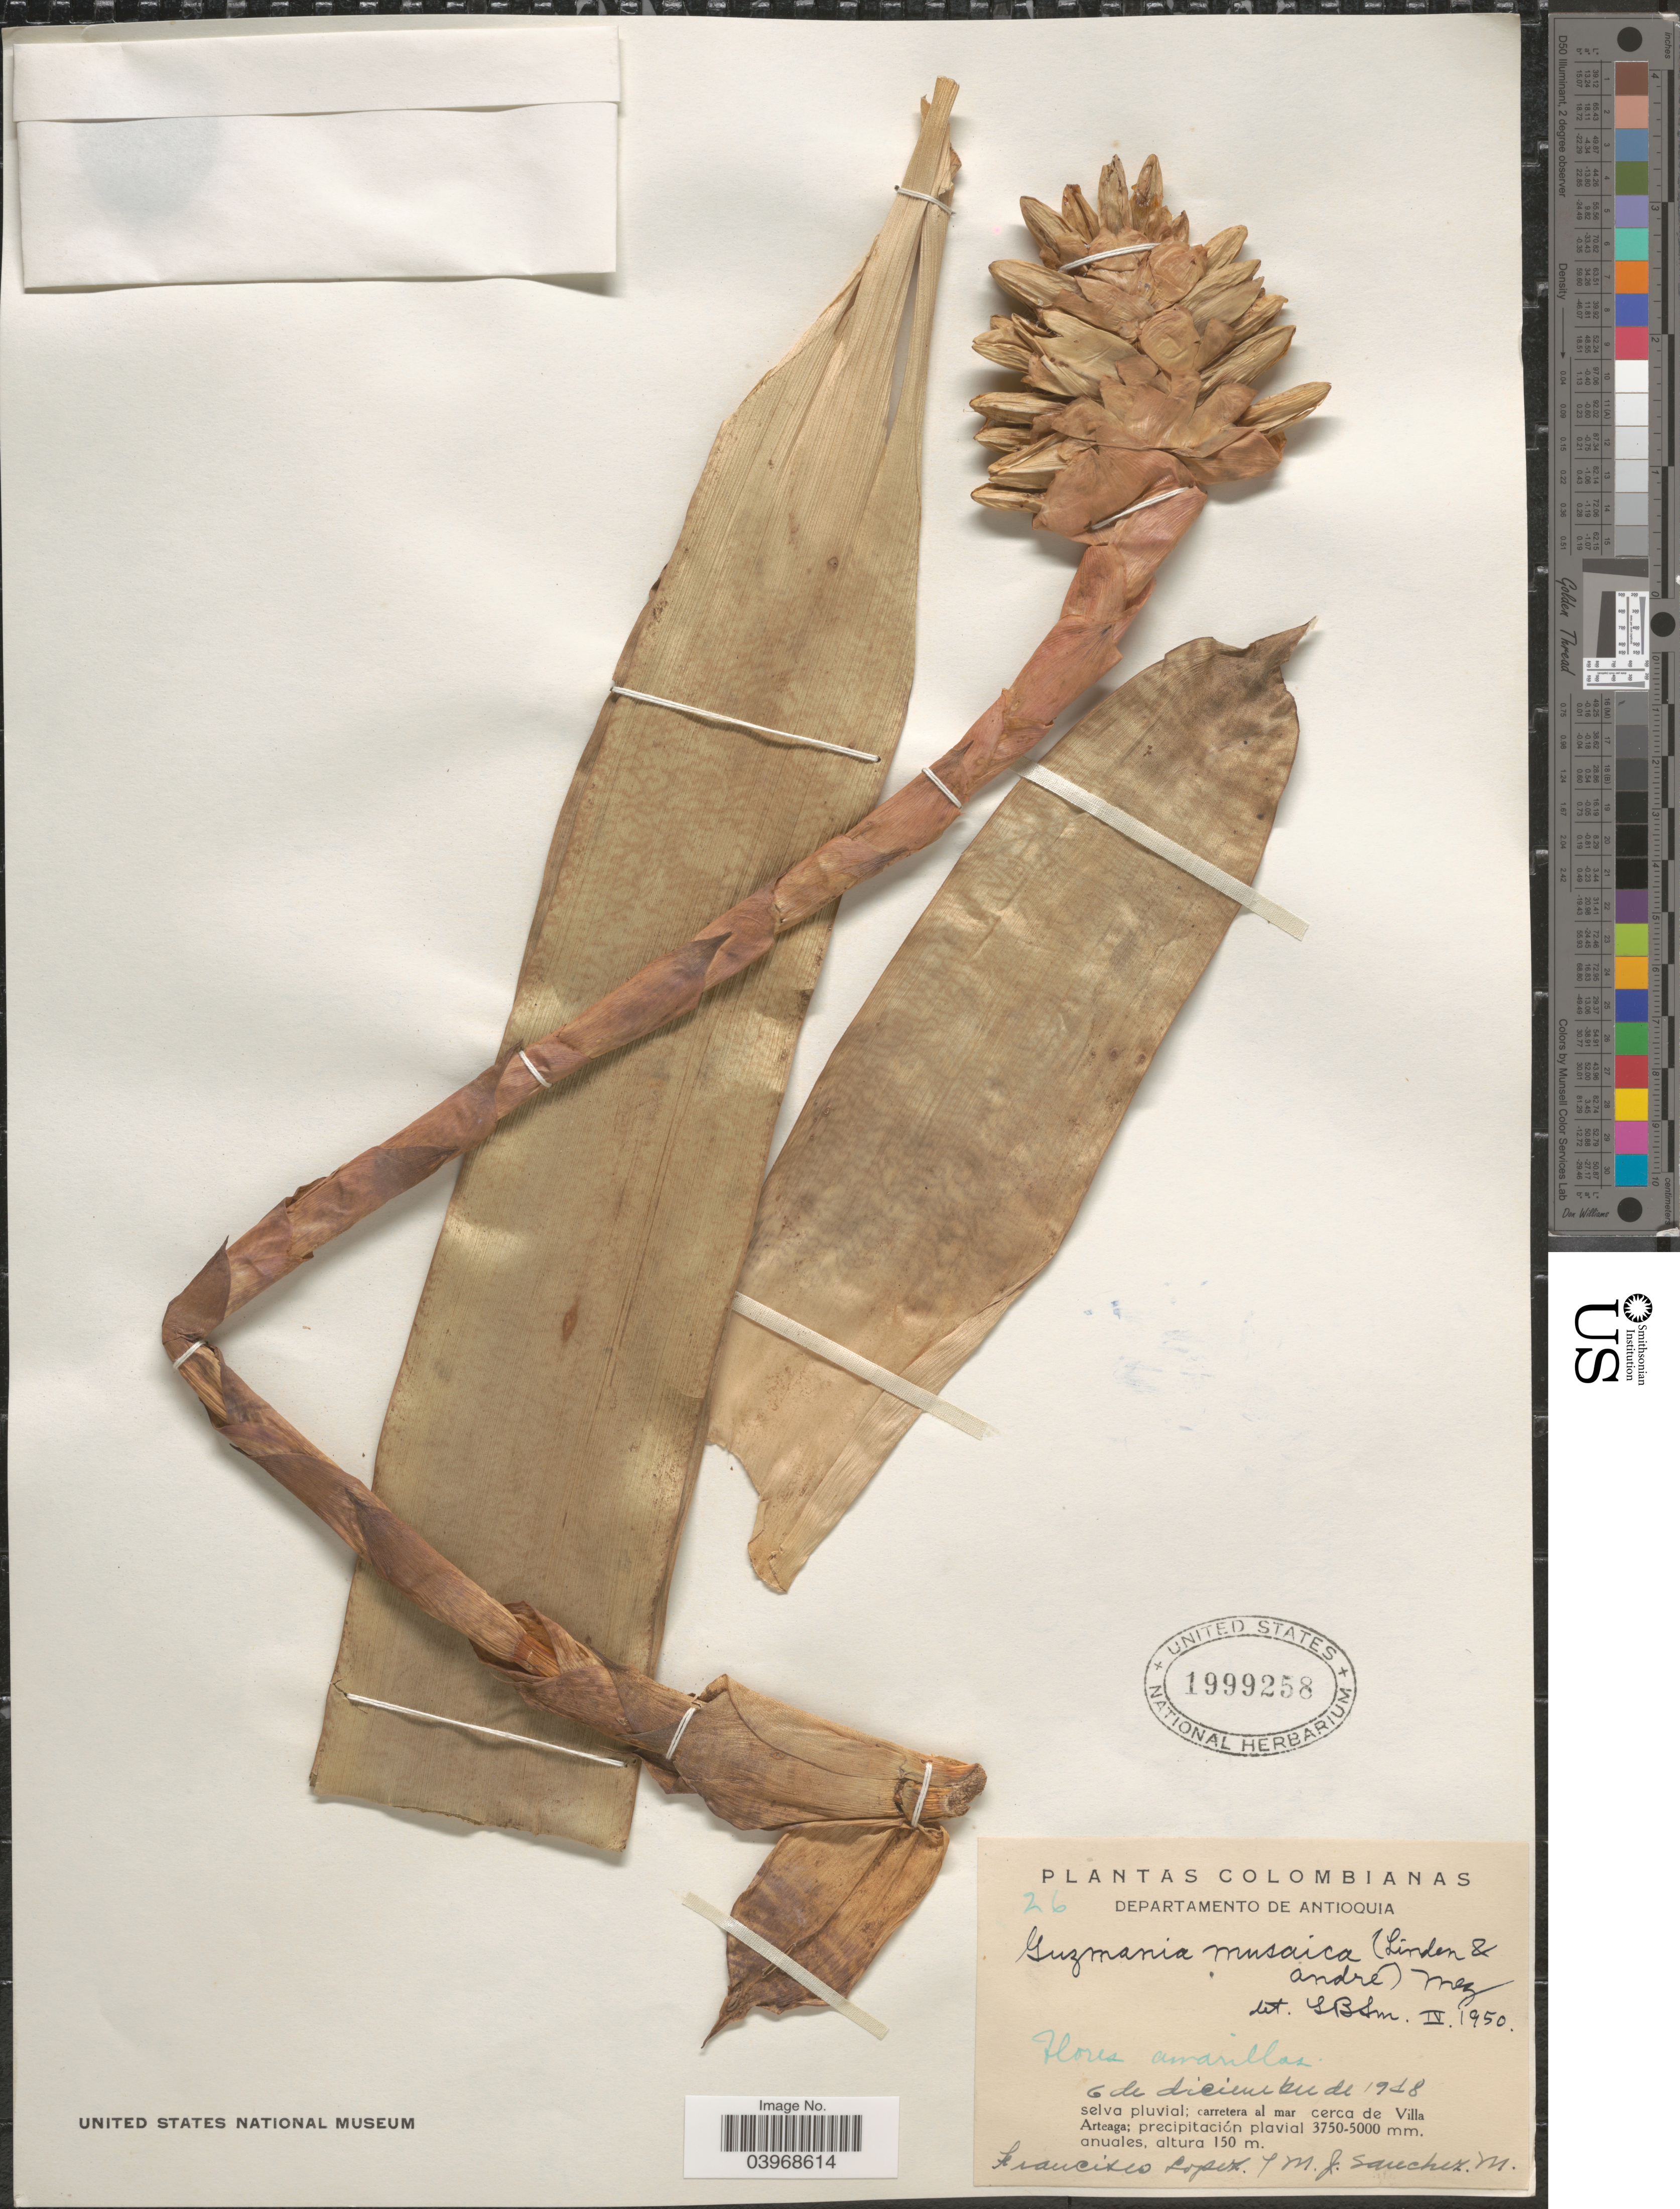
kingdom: Plantae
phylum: Tracheophyta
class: Liliopsida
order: Poales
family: Bromeliaceae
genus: Guzmania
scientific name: Guzmania musaica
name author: (Linden & André) Mez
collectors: F. Lopéz & M. Sanchez M.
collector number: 26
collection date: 1918-12-06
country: Colombia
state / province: Antioquia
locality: Departamento de Antioquia. Selva pluvial; carretera al mar Cerca de Villa Arteaga.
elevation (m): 150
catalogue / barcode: US 1999258